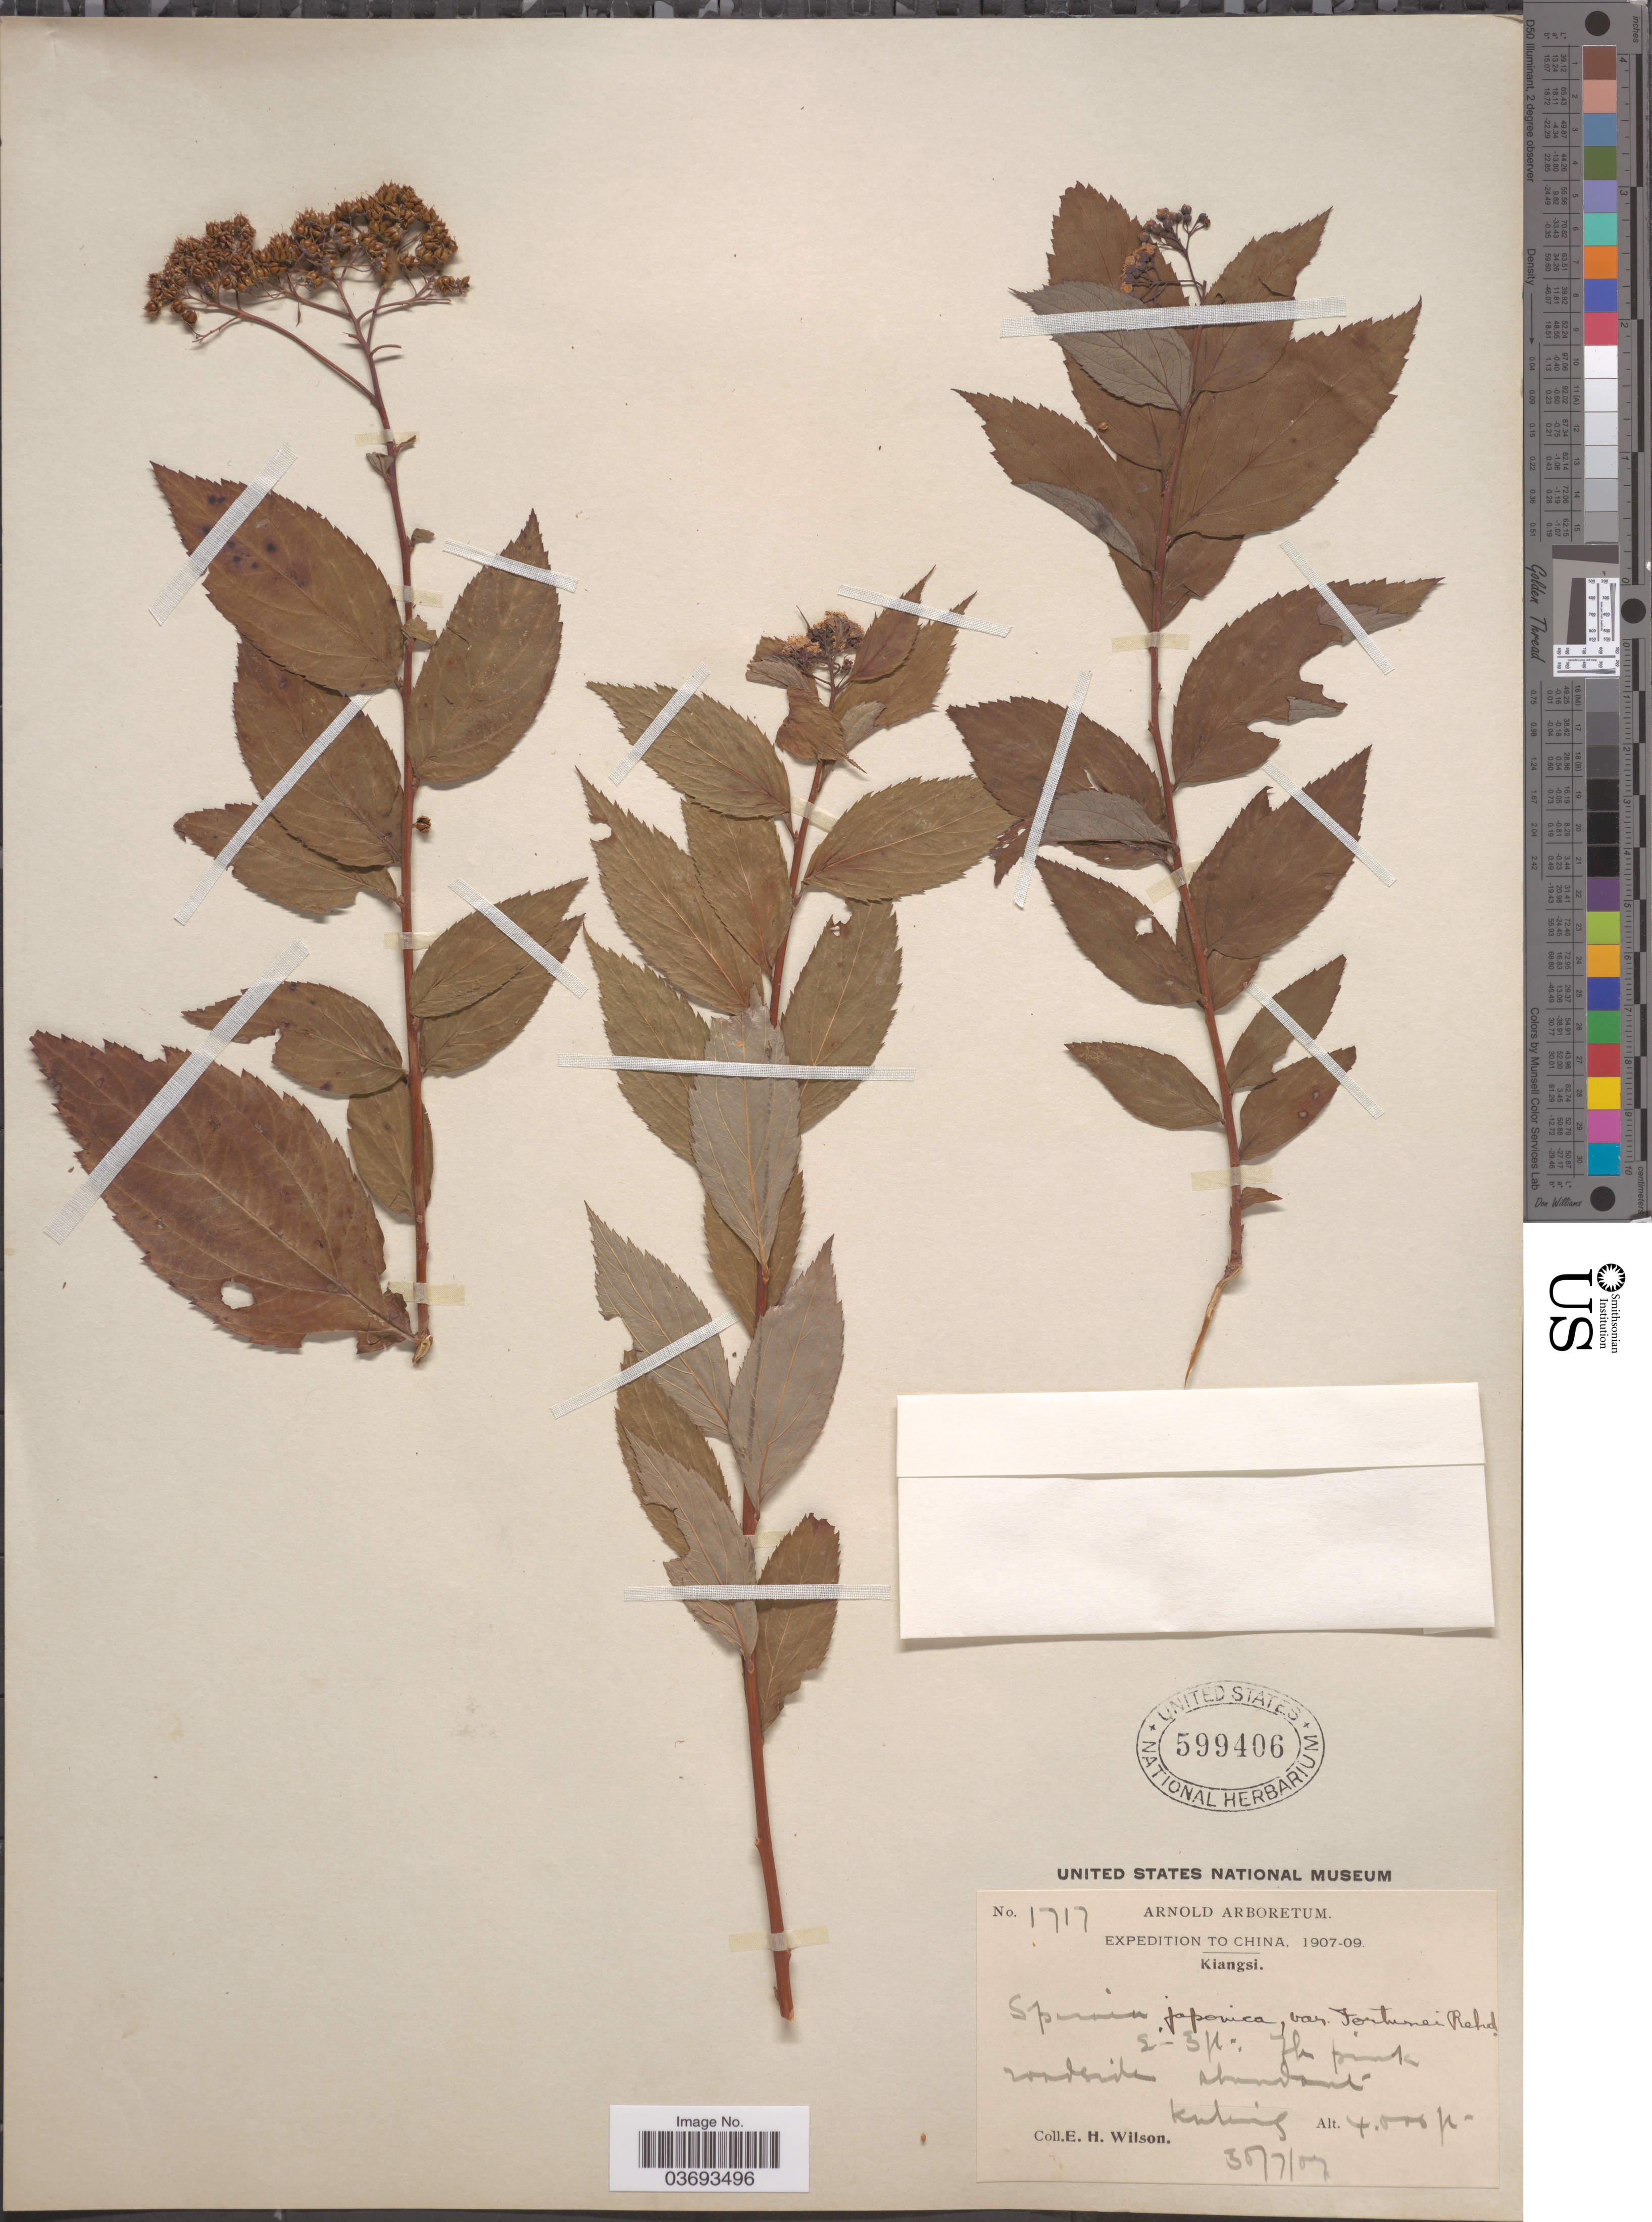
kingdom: Plantae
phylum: Tracheophyta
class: Magnoliopsida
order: Rosales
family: Rosaceae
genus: Spiraea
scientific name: Spiraea japonica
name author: L. f.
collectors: E. Wilson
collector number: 1717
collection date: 1907-07-30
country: China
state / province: Jiangxi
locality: Kiangsi. Kuling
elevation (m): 1219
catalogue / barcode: US 599406